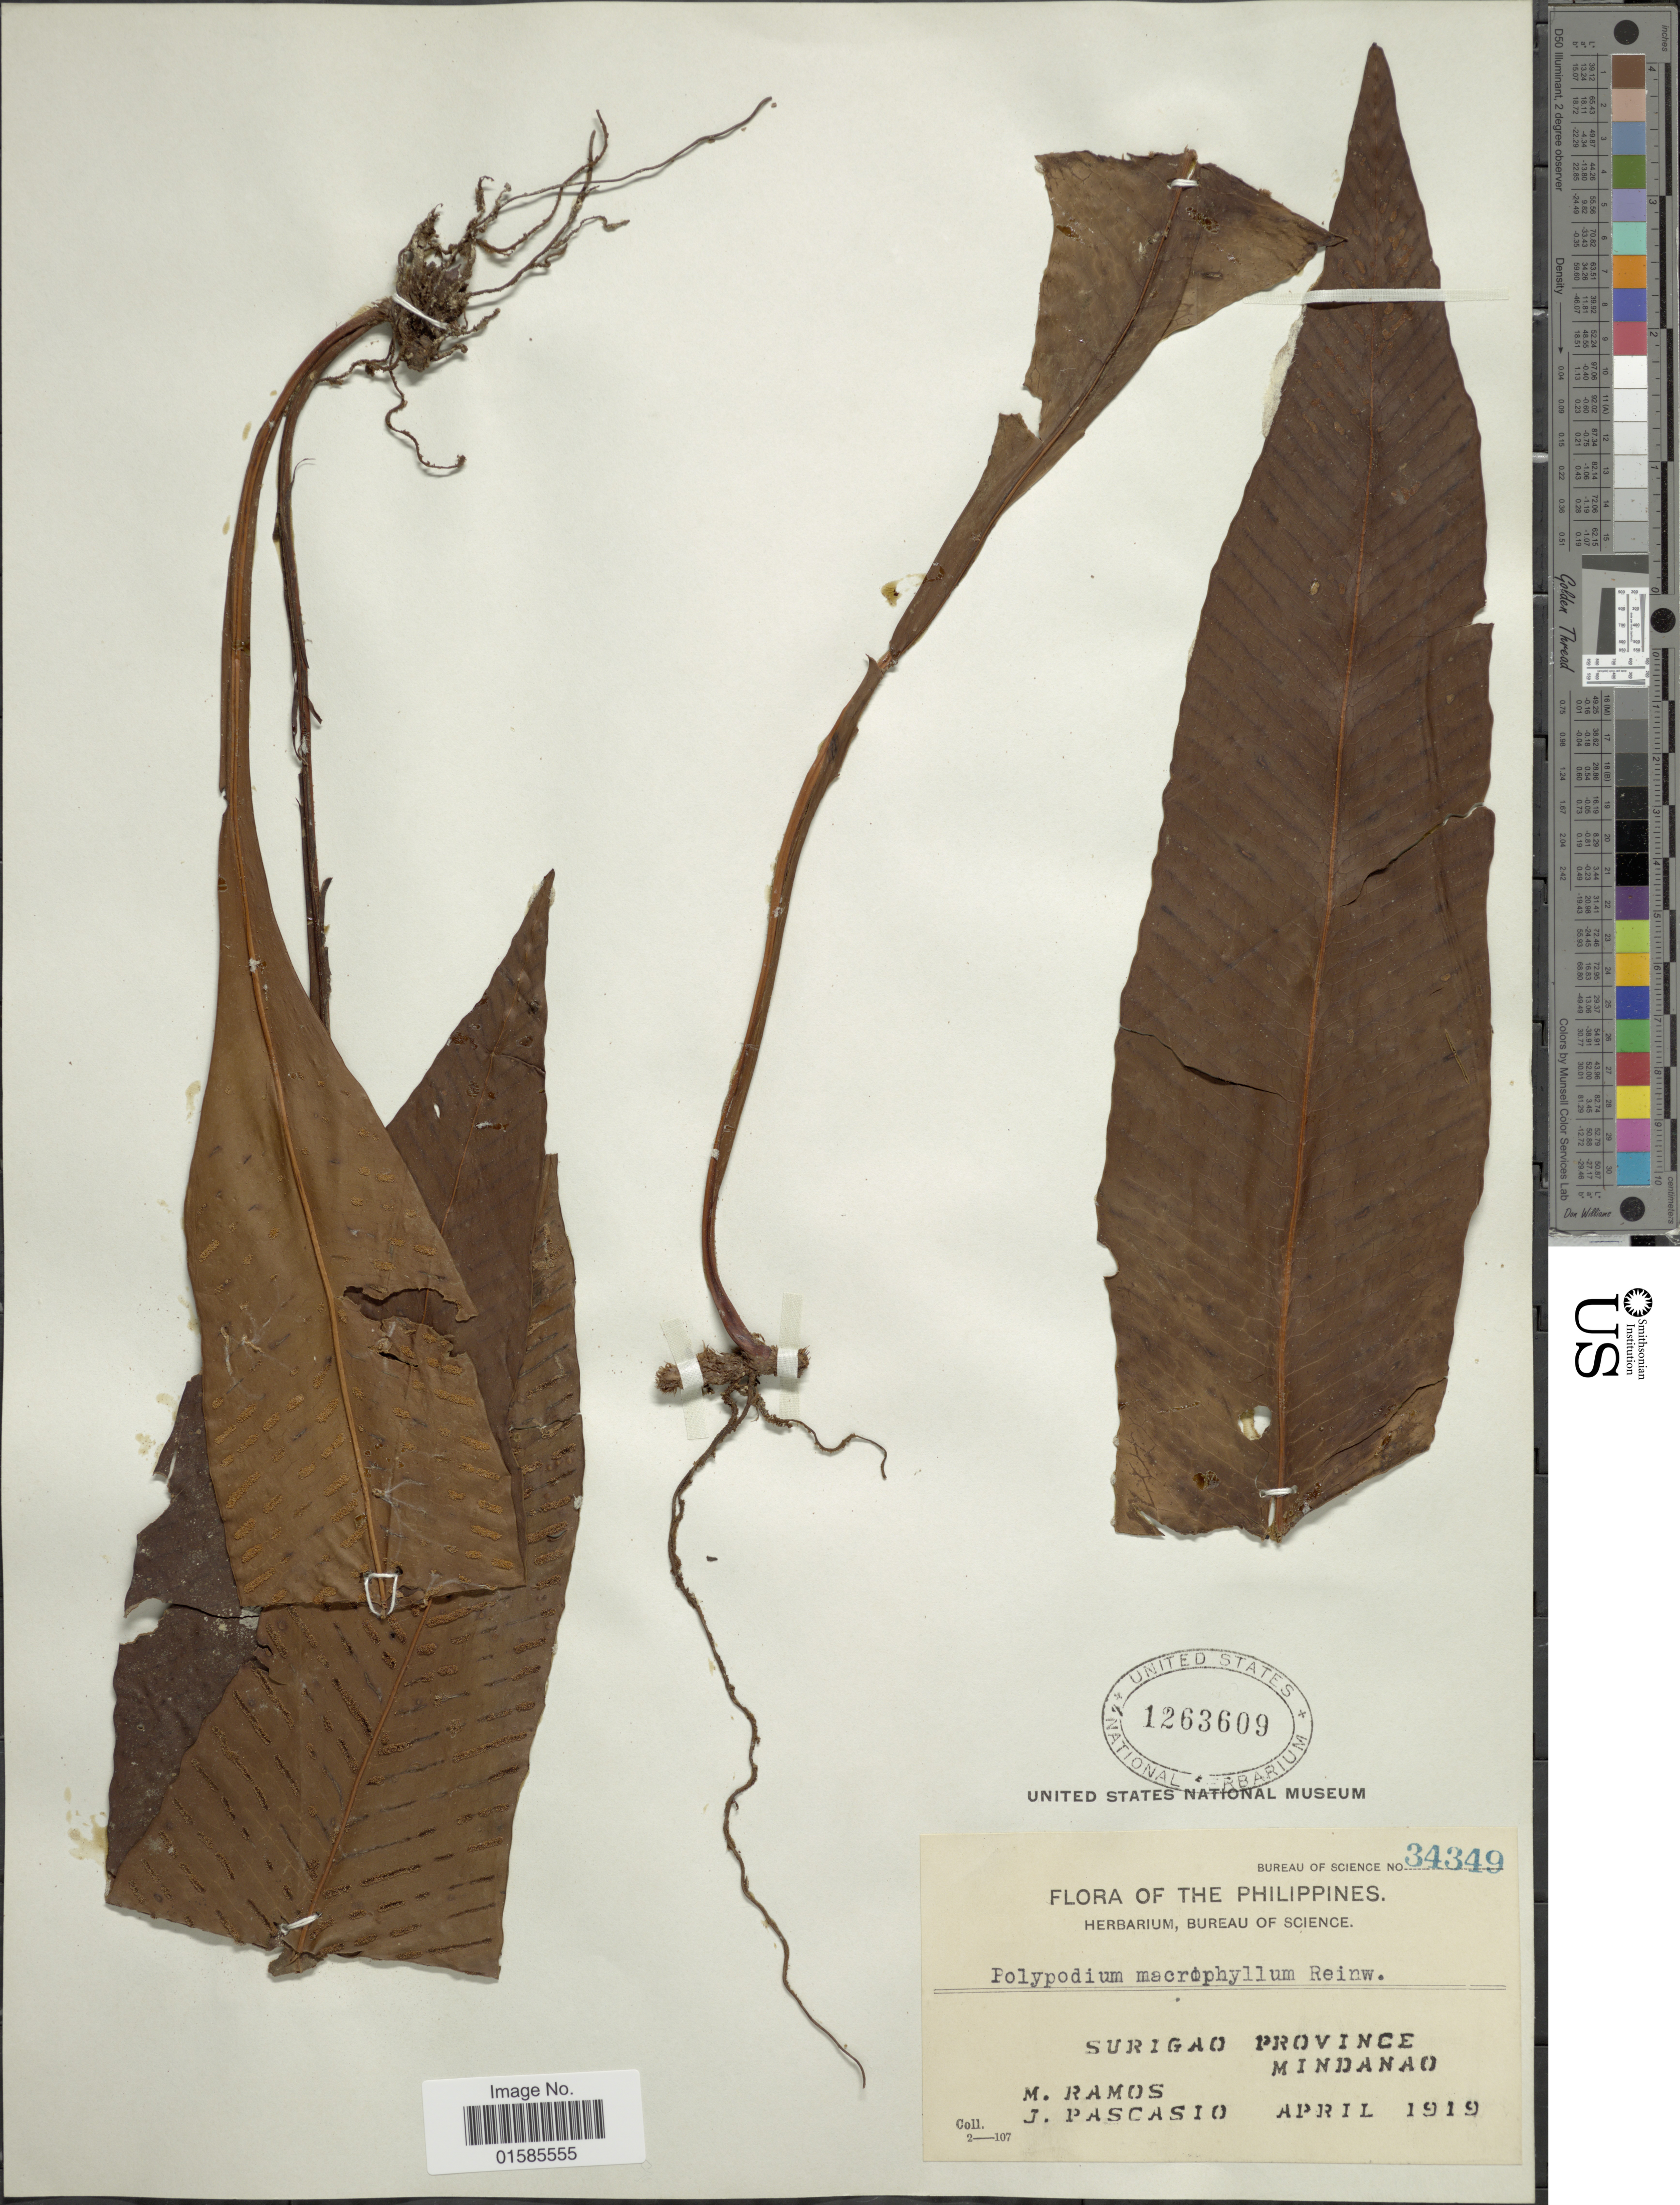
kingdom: Plantae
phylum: Tracheophyta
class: Polypodiopsida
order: Polypodiales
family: Polypodiaceae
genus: Leptochilus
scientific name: Leptochilus macrophyllus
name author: (Blume) Noot.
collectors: M. Ramos & J. Pascasio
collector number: Bureau of Science 34349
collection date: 1919-04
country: Philippines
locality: The Philippines, Surigao Province, Mindanao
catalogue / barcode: US 1263609